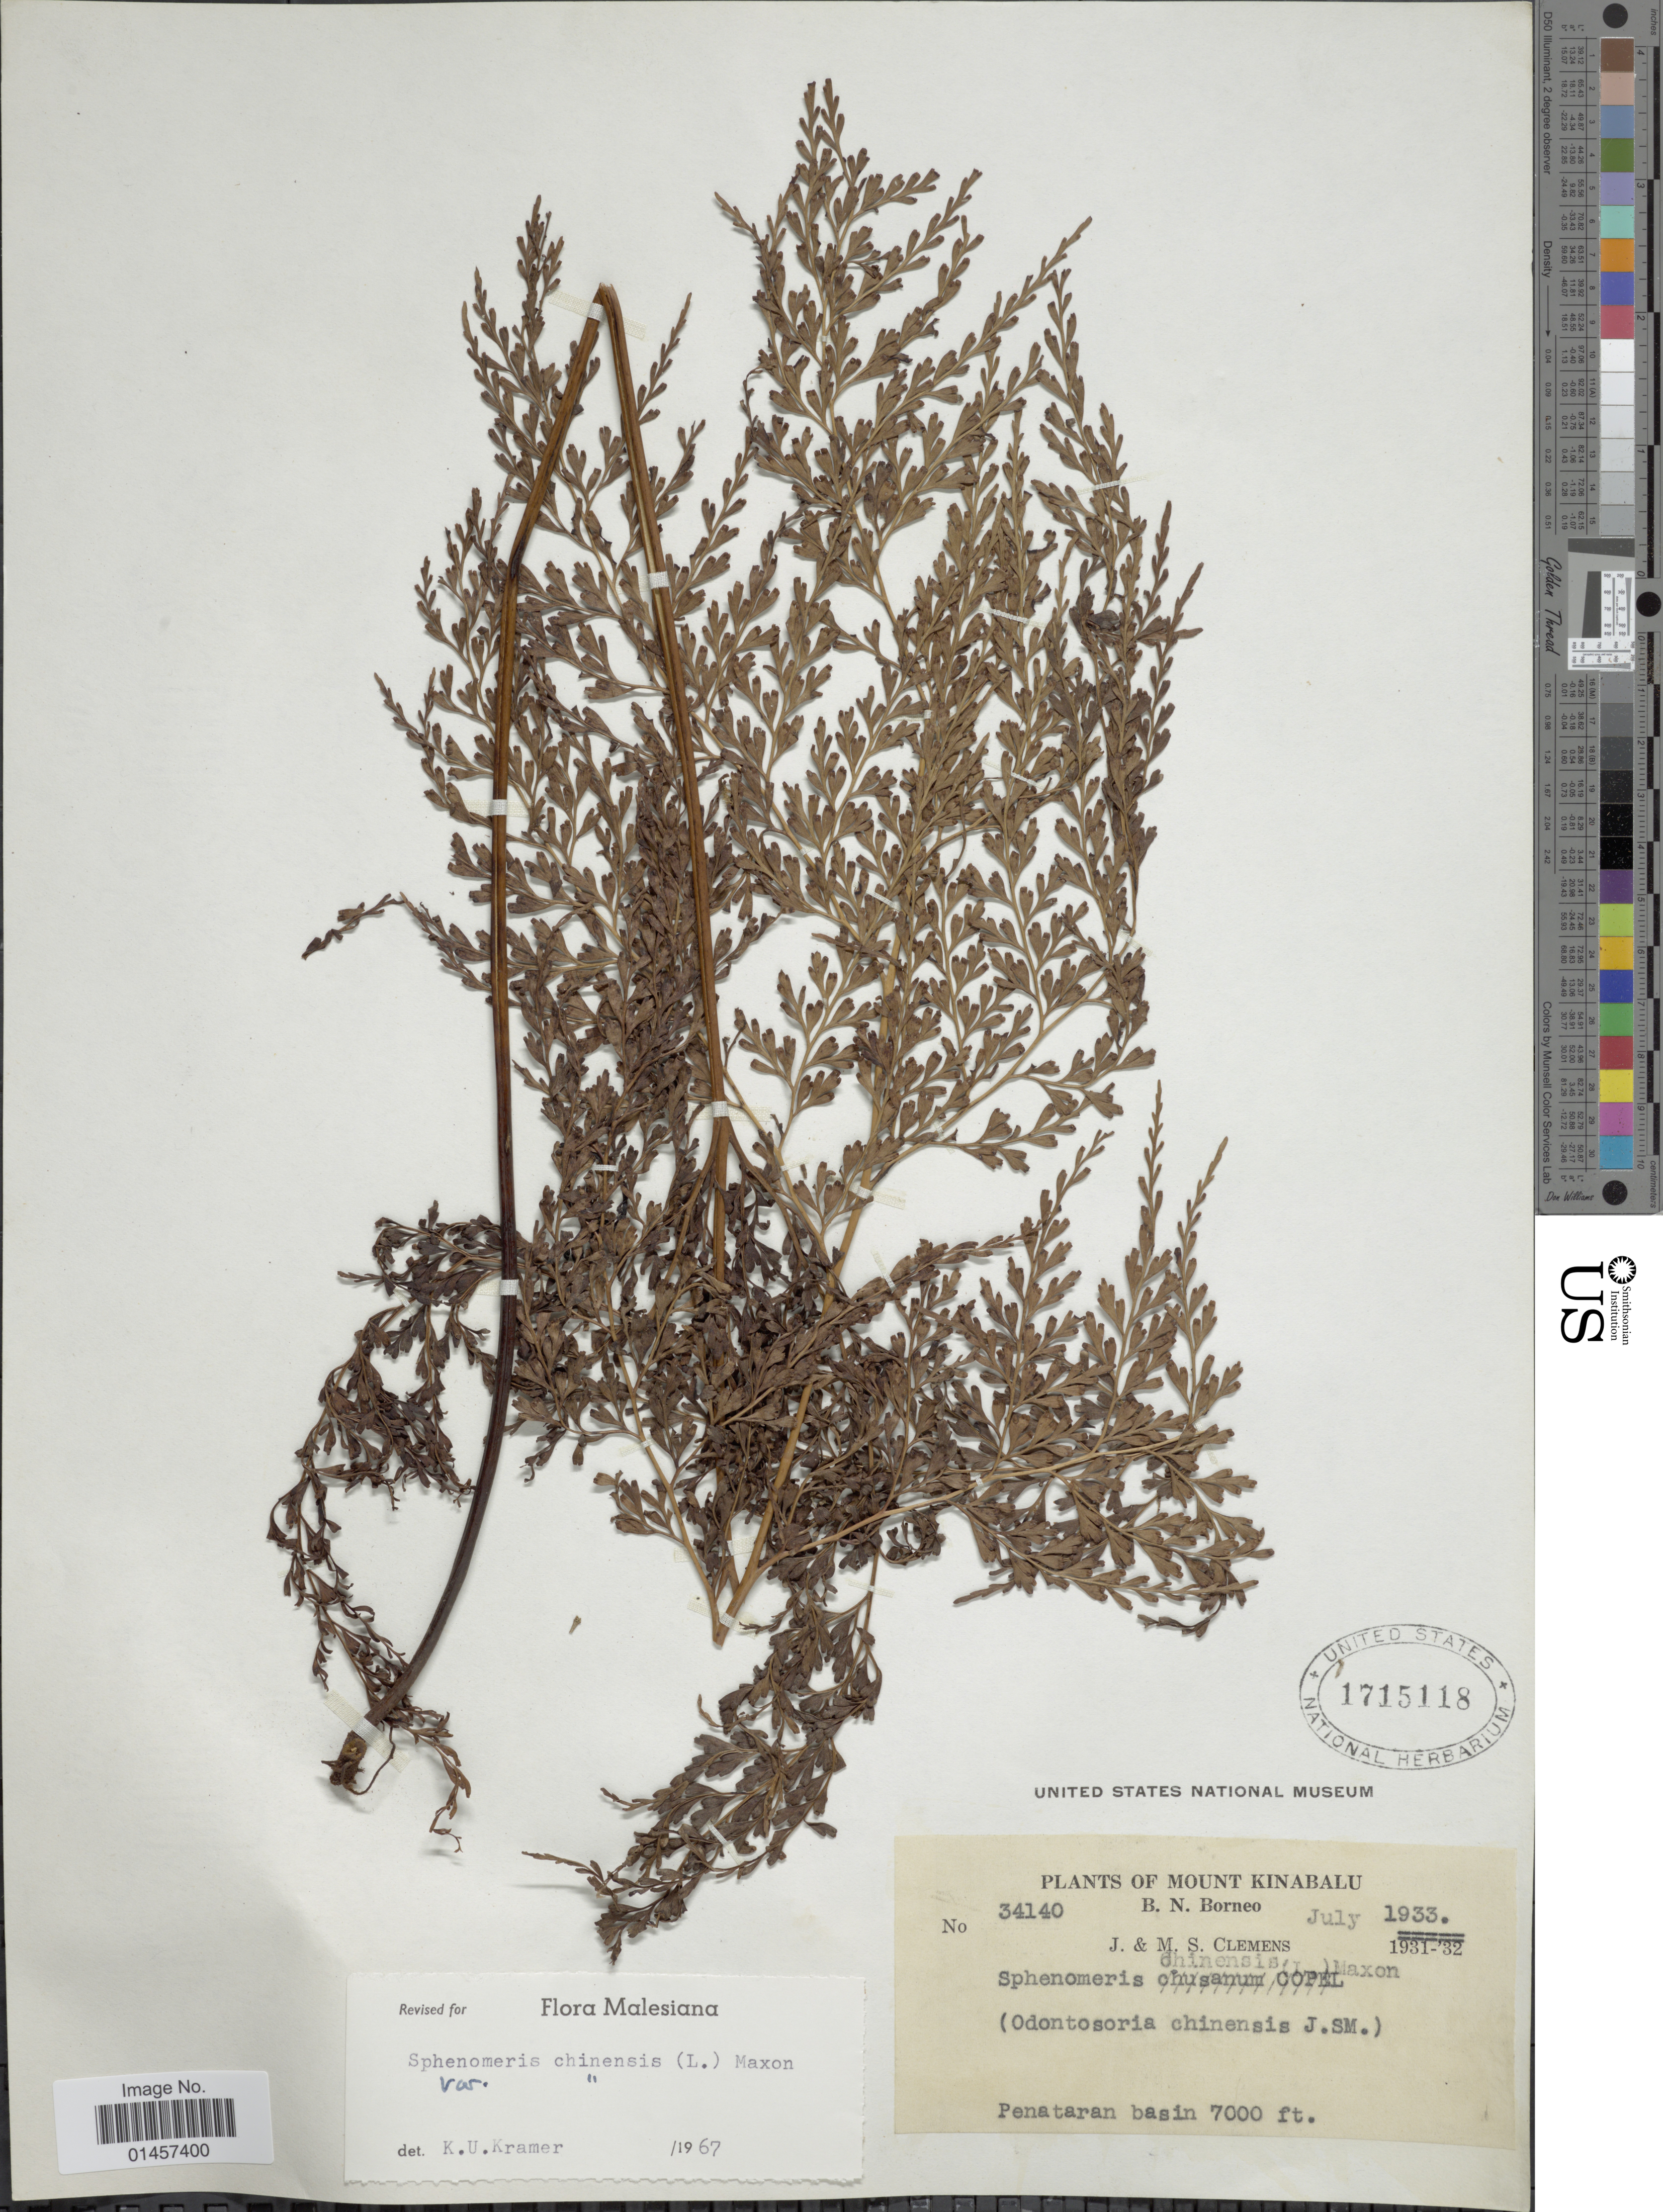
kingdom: Plantae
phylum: Tracheophyta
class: Polypodiopsida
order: Polypodiales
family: Lindsaeaceae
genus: Sphenomeris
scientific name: Sphenomeris chinensis var. chinensis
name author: (L.) Maxon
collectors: J. Clemens & M. S. Clemens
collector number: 34140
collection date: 1933-07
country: Malaysia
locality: Mount Kinabalu, B.N. Borneo, Penataran basin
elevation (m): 2134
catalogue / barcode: US 1715118